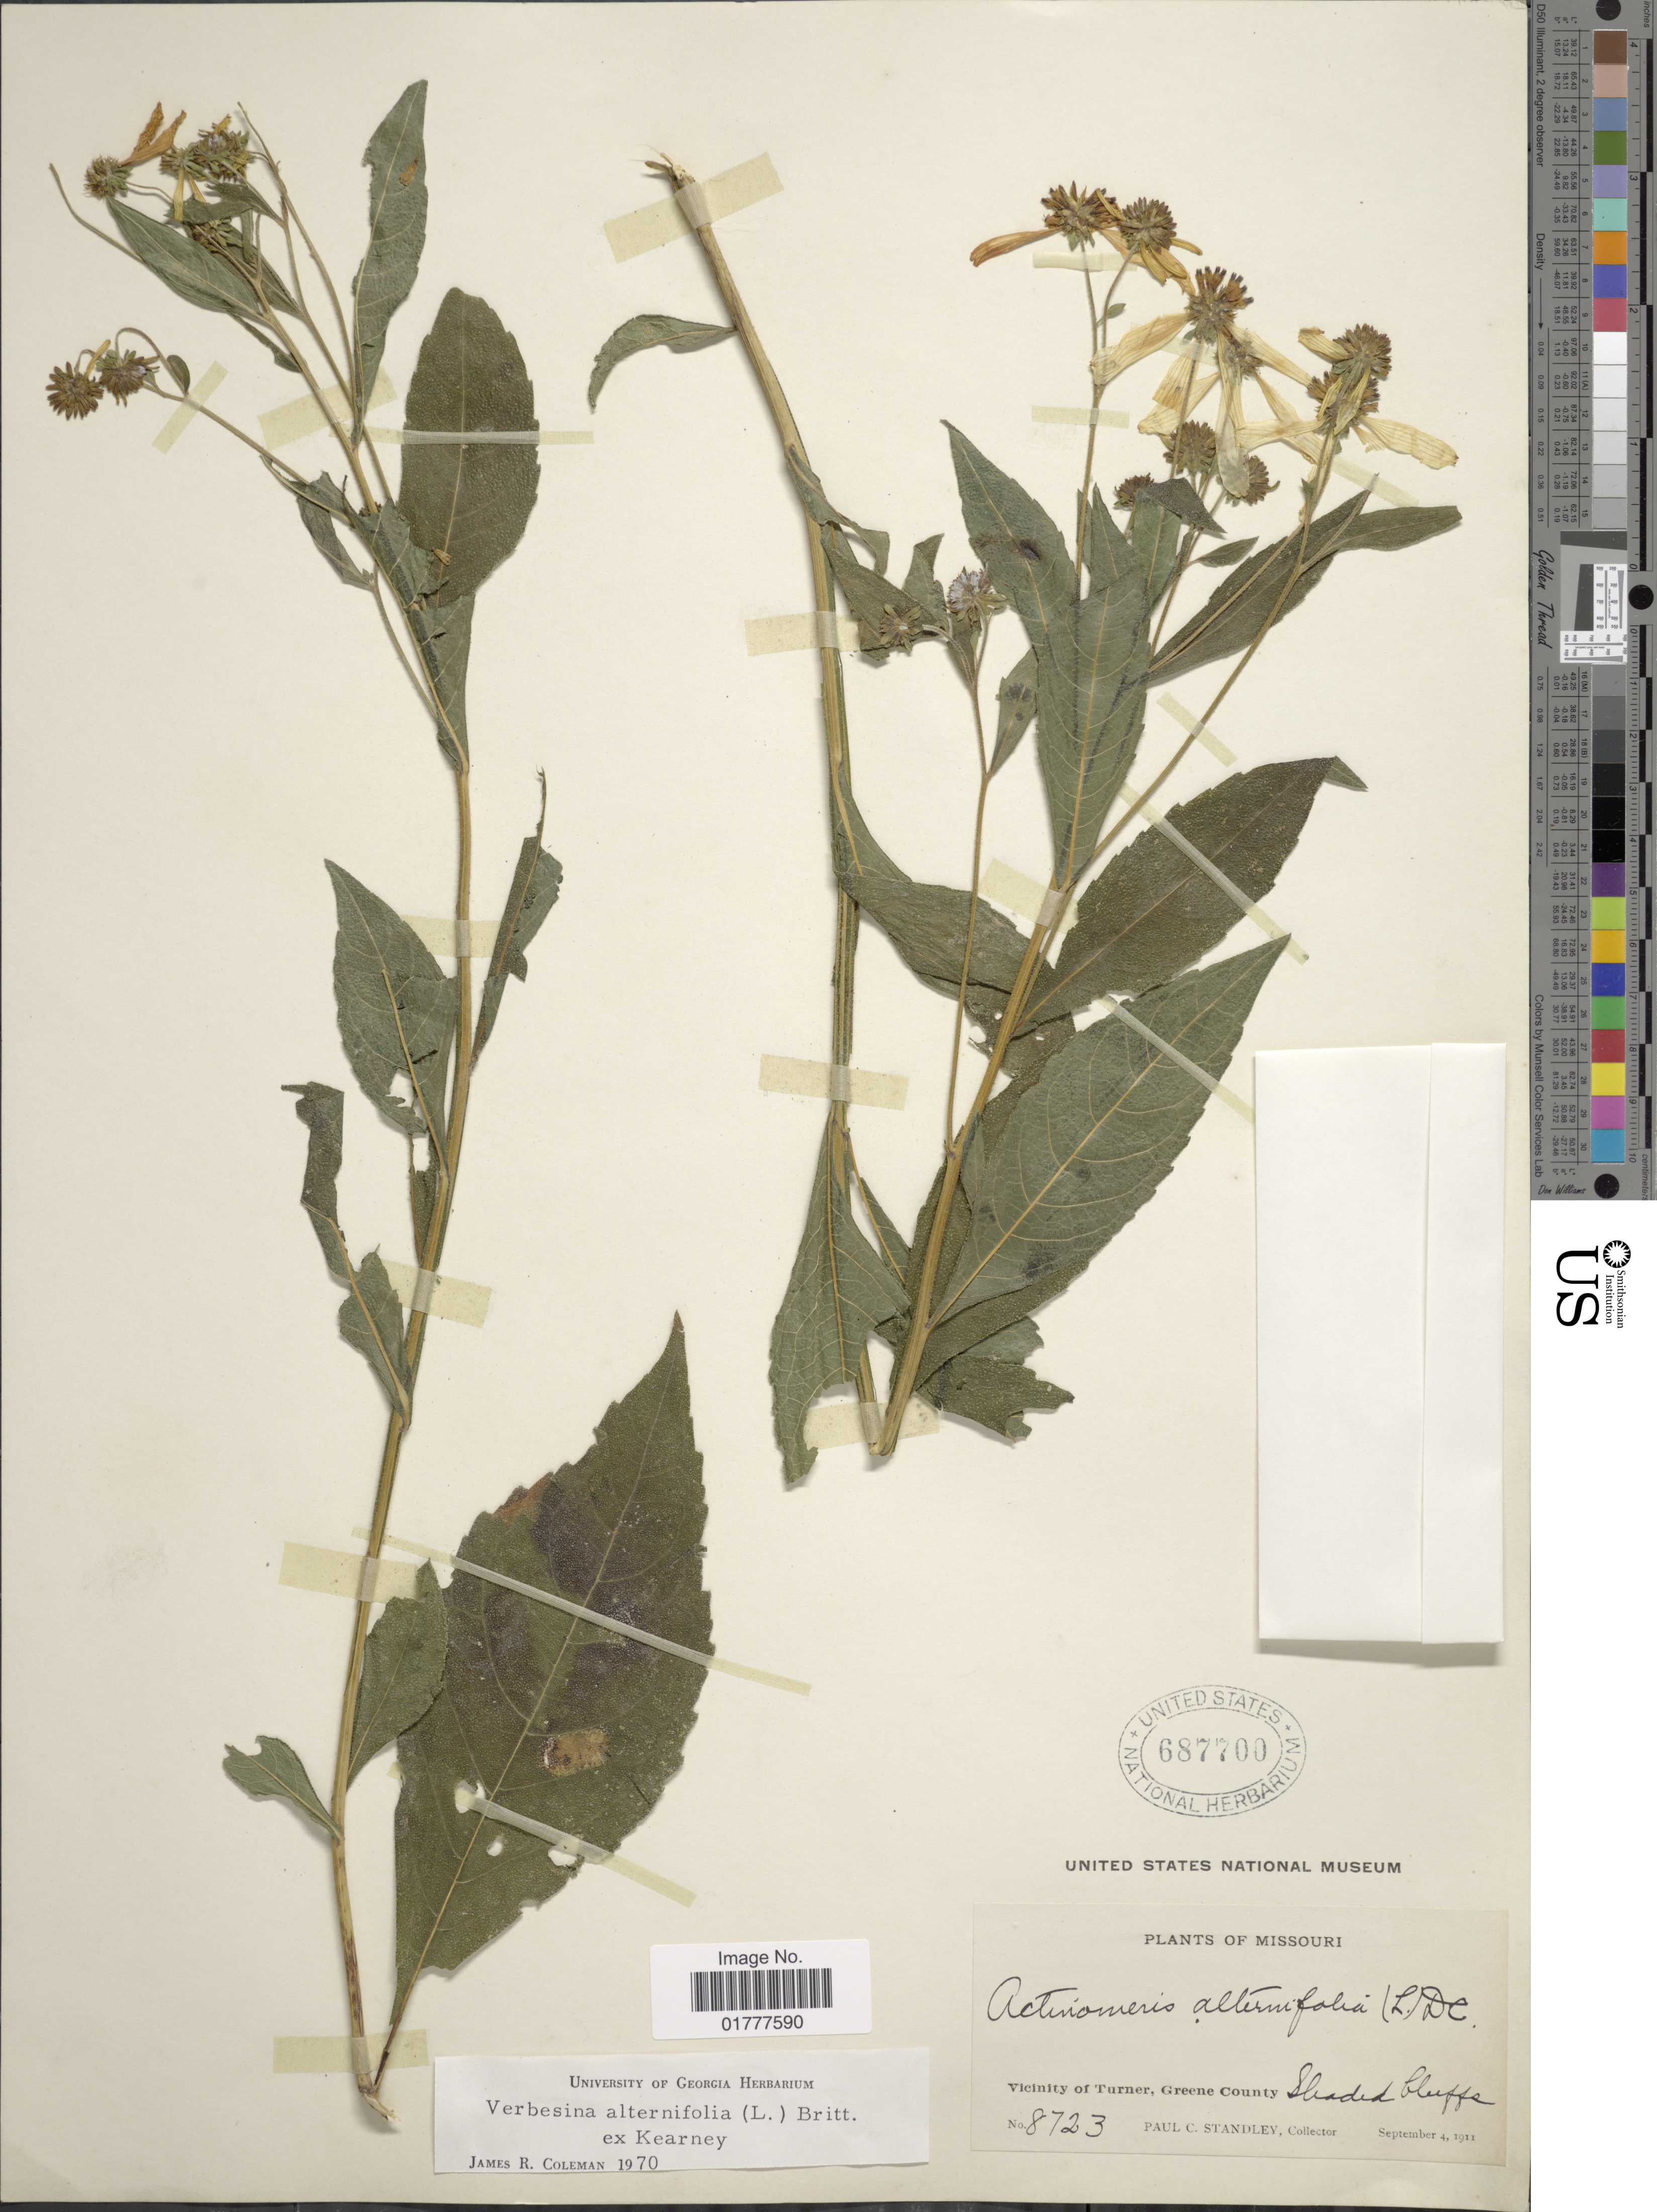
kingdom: Plantae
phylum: Tracheophyta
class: Magnoliopsida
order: Asterales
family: Asteraceae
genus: Actinomeris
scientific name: Actinomeris alternifolia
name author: (L.) DC.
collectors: P. C. Standley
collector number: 8723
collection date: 1911-09-04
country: United States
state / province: Missouri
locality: Vicinity of Turner, Green County, Shaded bluffs.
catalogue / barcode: US 687700